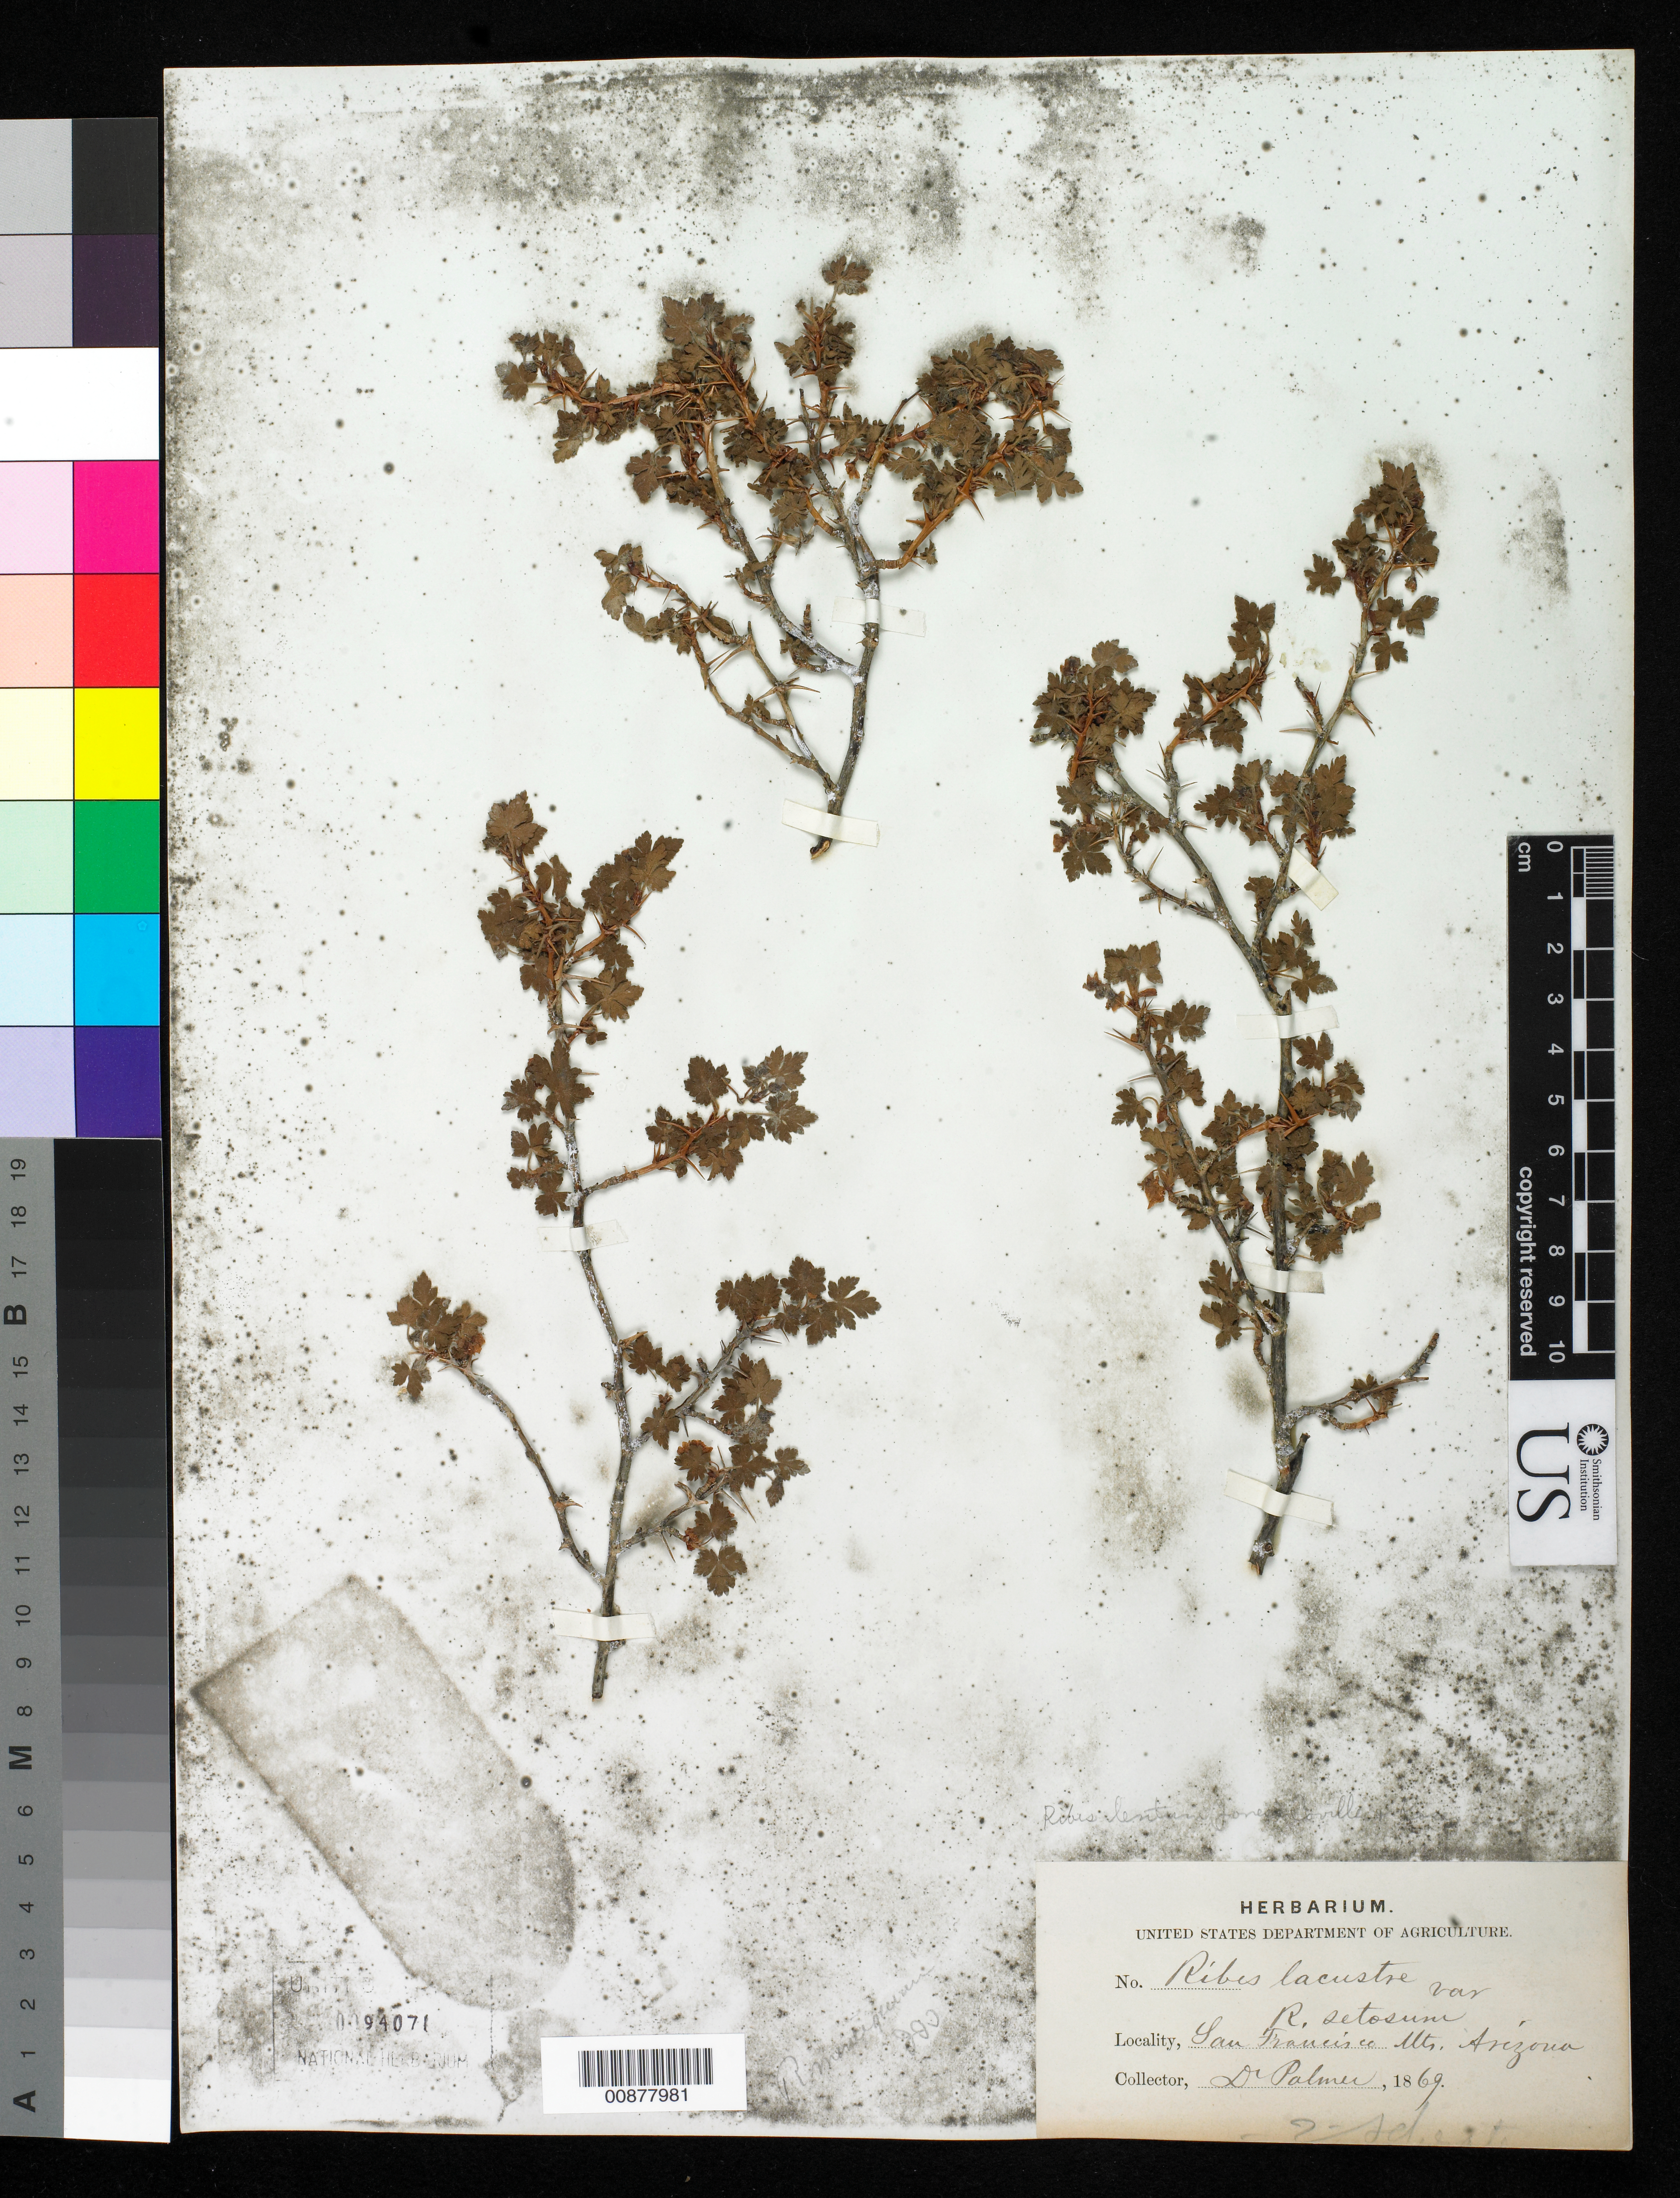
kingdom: Plantae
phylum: Tracheophyta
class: Magnoliopsida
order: Saxifragales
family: Grossulariaceae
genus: Ribes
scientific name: Ribes montigenum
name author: McClatchie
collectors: E. Palmer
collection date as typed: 1869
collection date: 1869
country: United States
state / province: Arizona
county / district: Coconino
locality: San Francisco Mts.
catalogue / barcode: US 94071